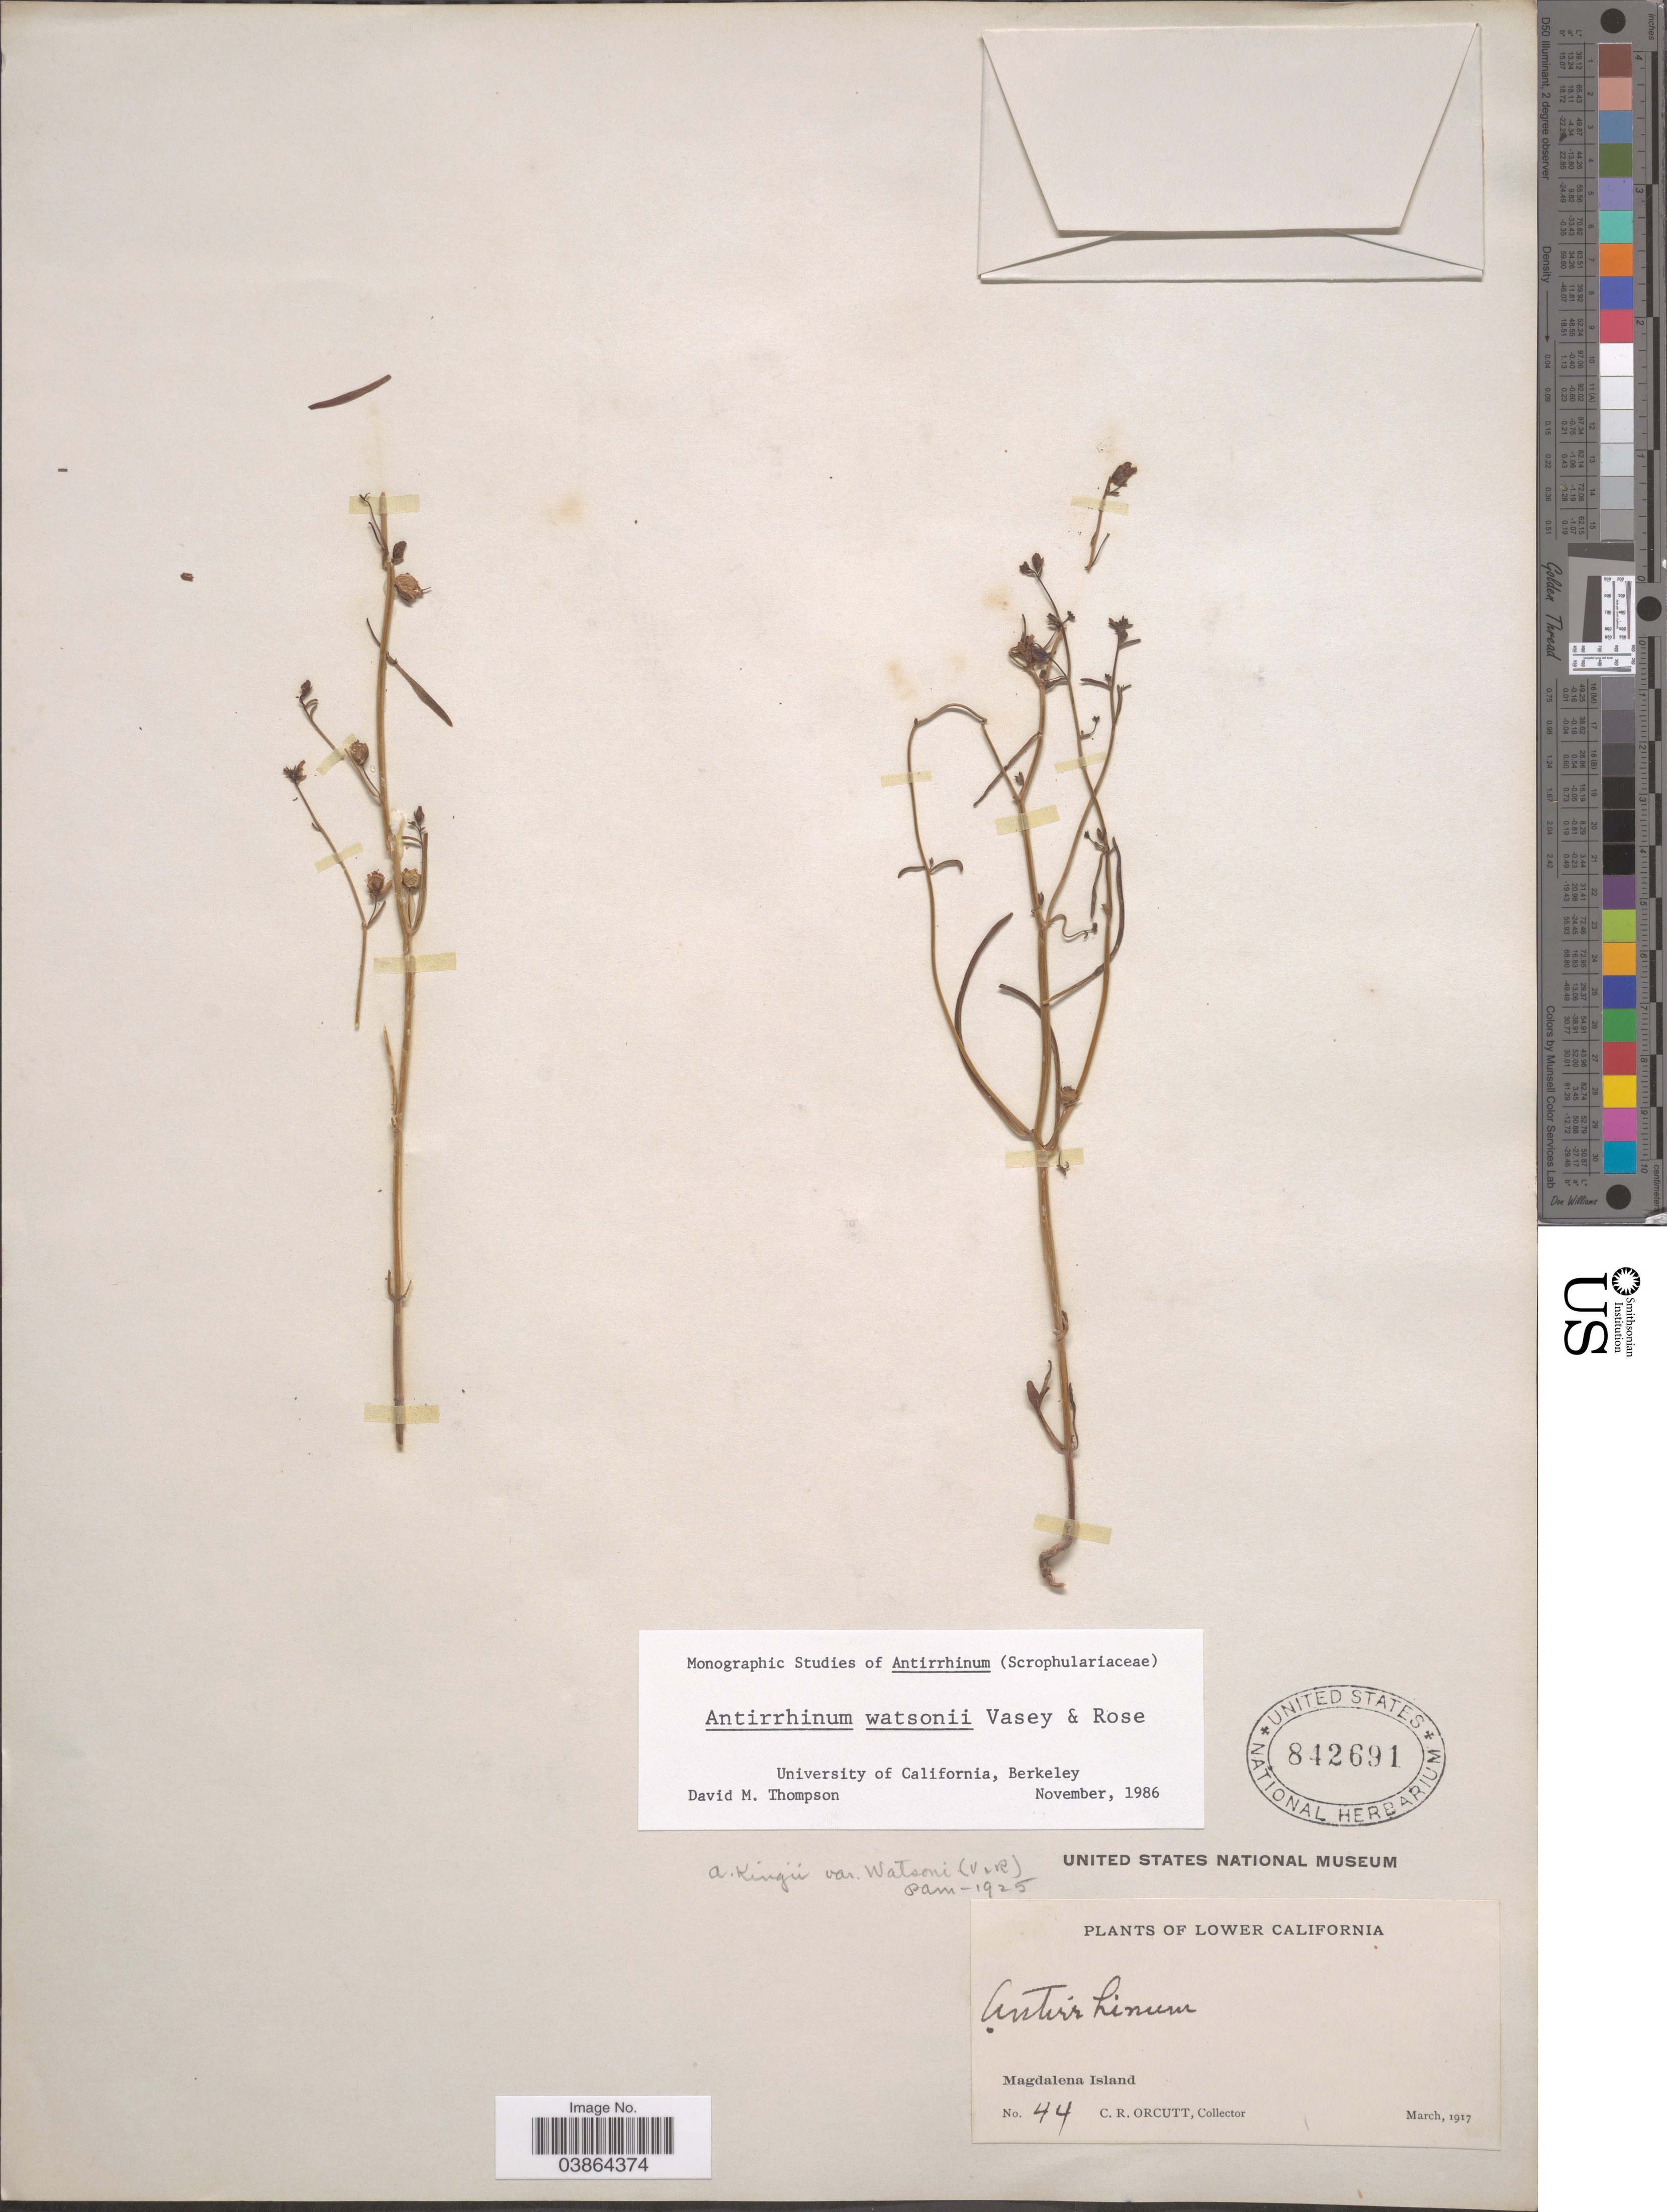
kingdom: Plantae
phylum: Tracheophyta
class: Magnoliopsida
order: Lamiales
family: Plantaginaceae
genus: Sairocarpus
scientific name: Sairocarpus watsonii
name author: (Vasey & Rose) D.A. Sutton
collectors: C. R. Orcutt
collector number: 44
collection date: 1917-03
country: Mexico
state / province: Baja California Sur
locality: Lower California. Magdalena Island.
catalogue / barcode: US 842691